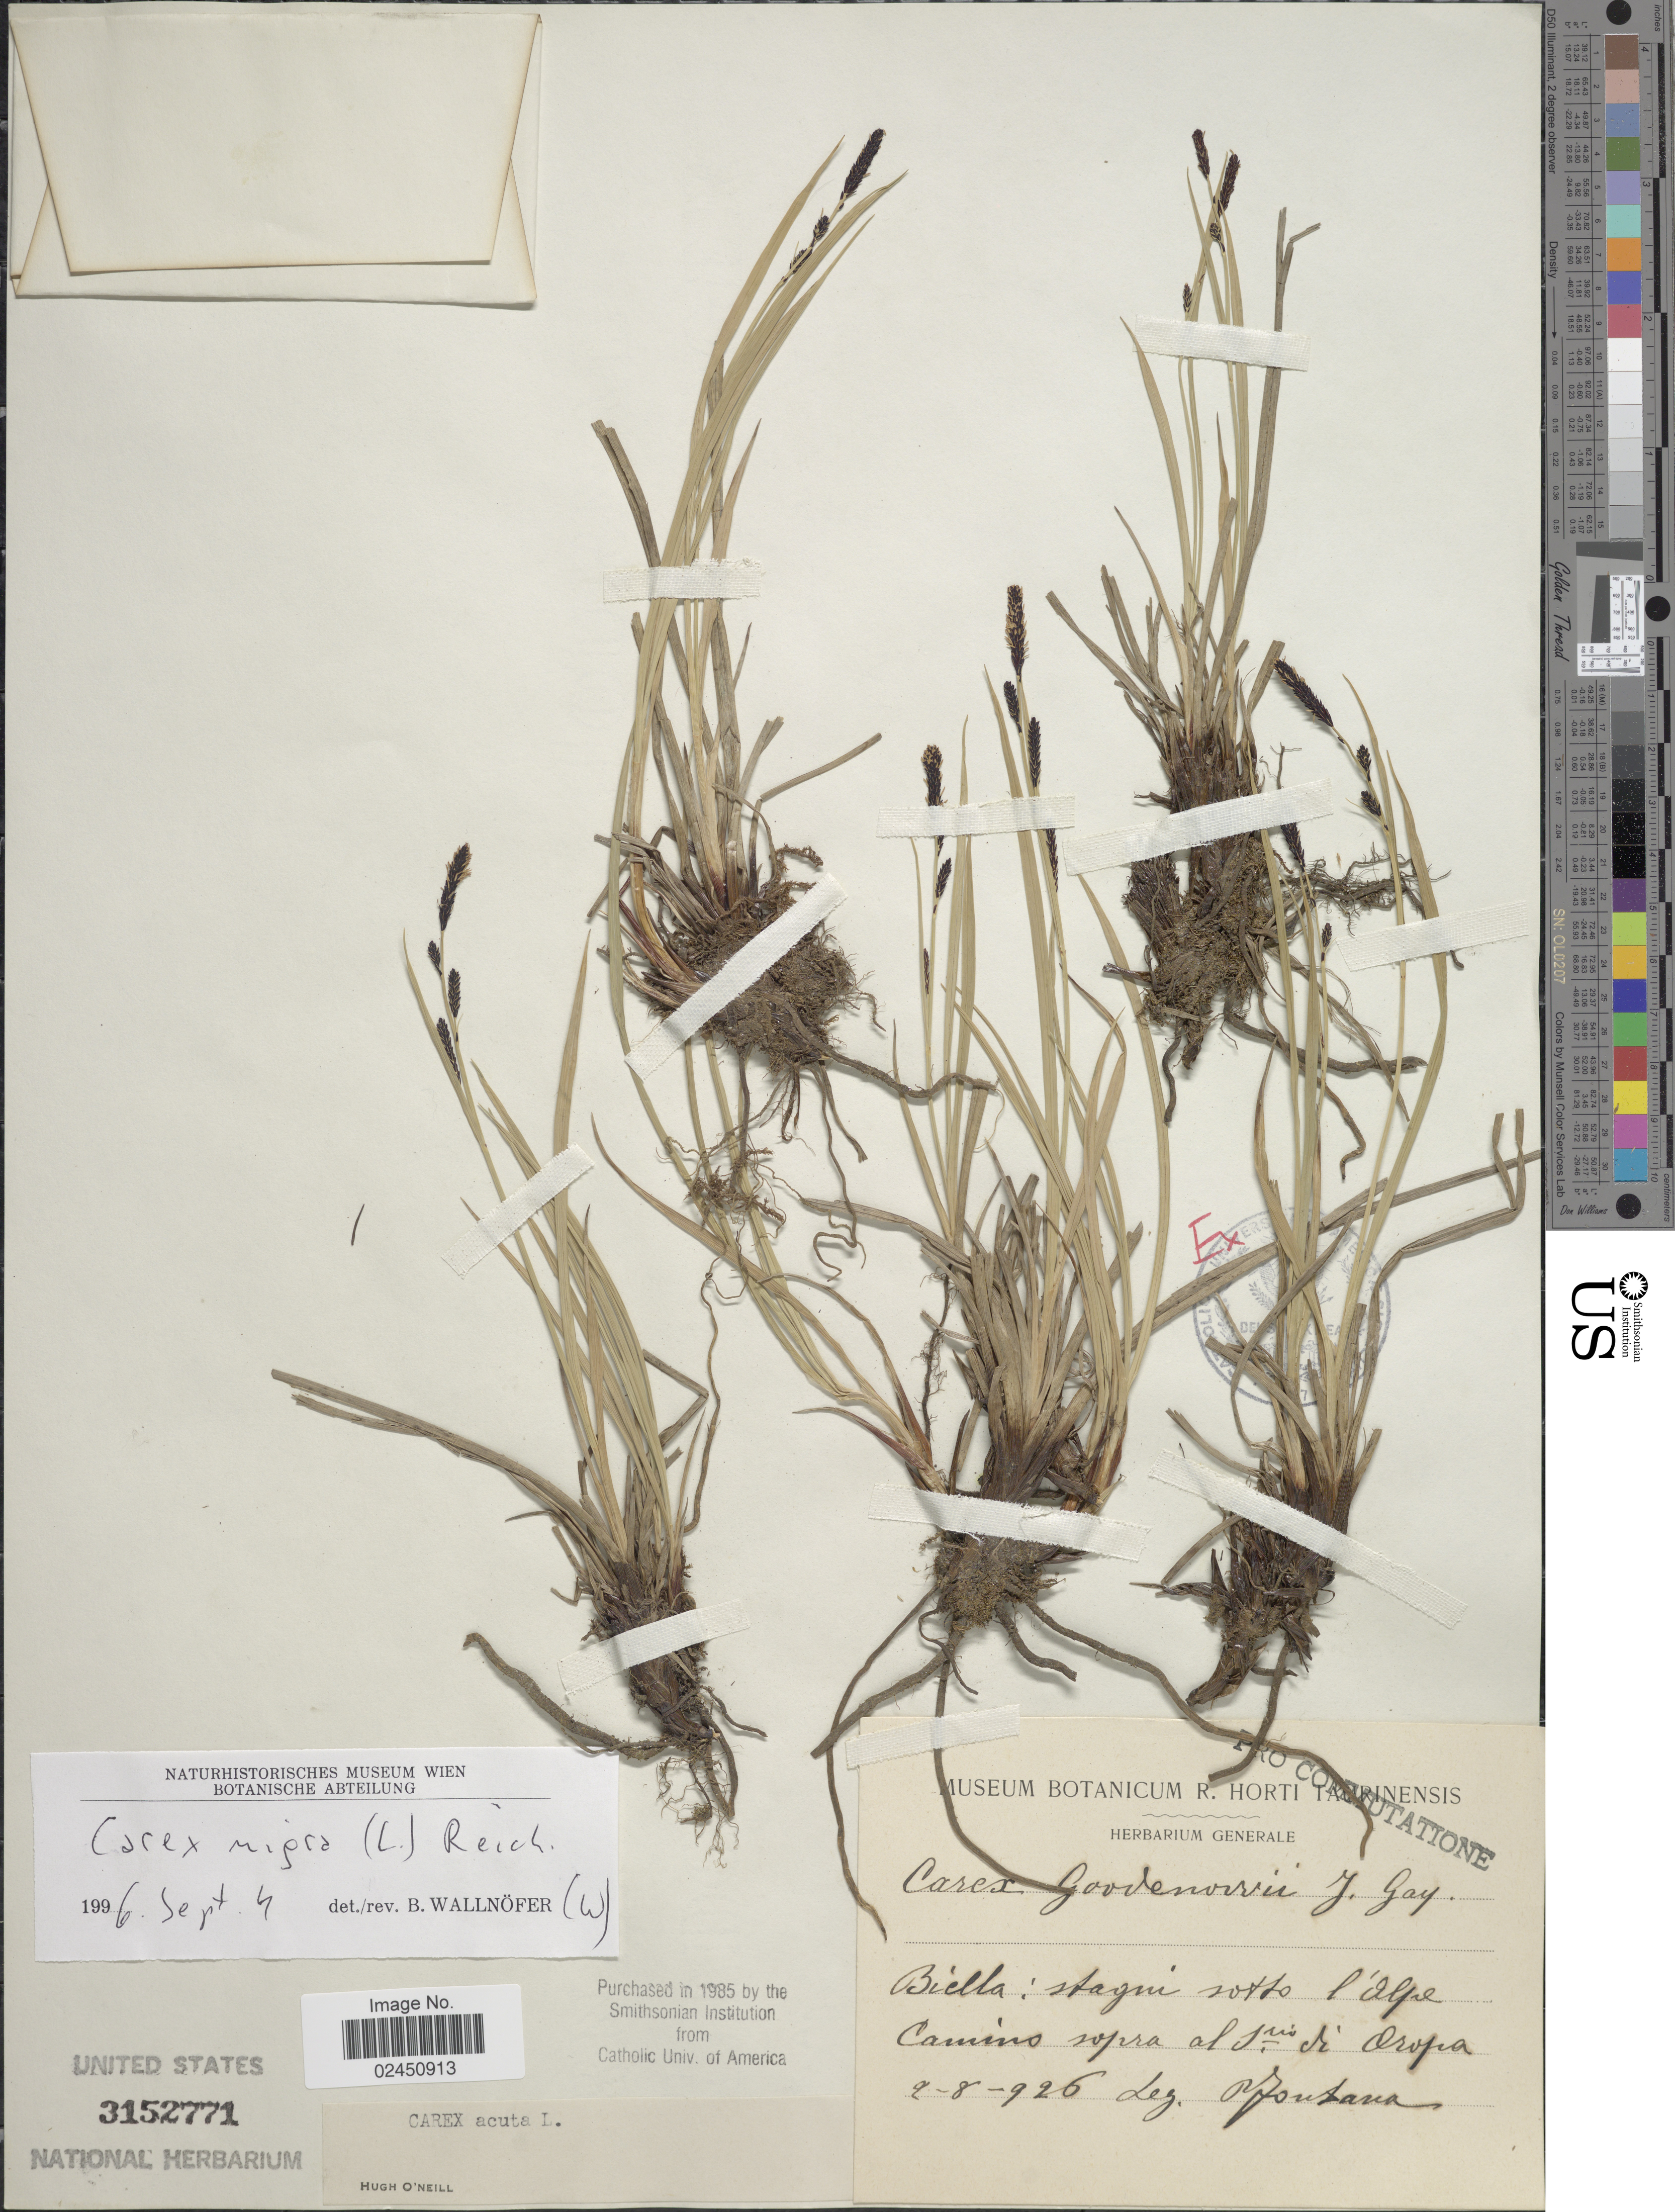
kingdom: Plantae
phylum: Tracheophyta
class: Liliopsida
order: Poales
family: Cyperaceae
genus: Carex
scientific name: Carex nigra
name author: (L.) Reichard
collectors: P. Fontana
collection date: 1926-08-09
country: Italy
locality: Biella: stagni sotto l'olpe camins sopra al suis de Oropa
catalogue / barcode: US 3152771